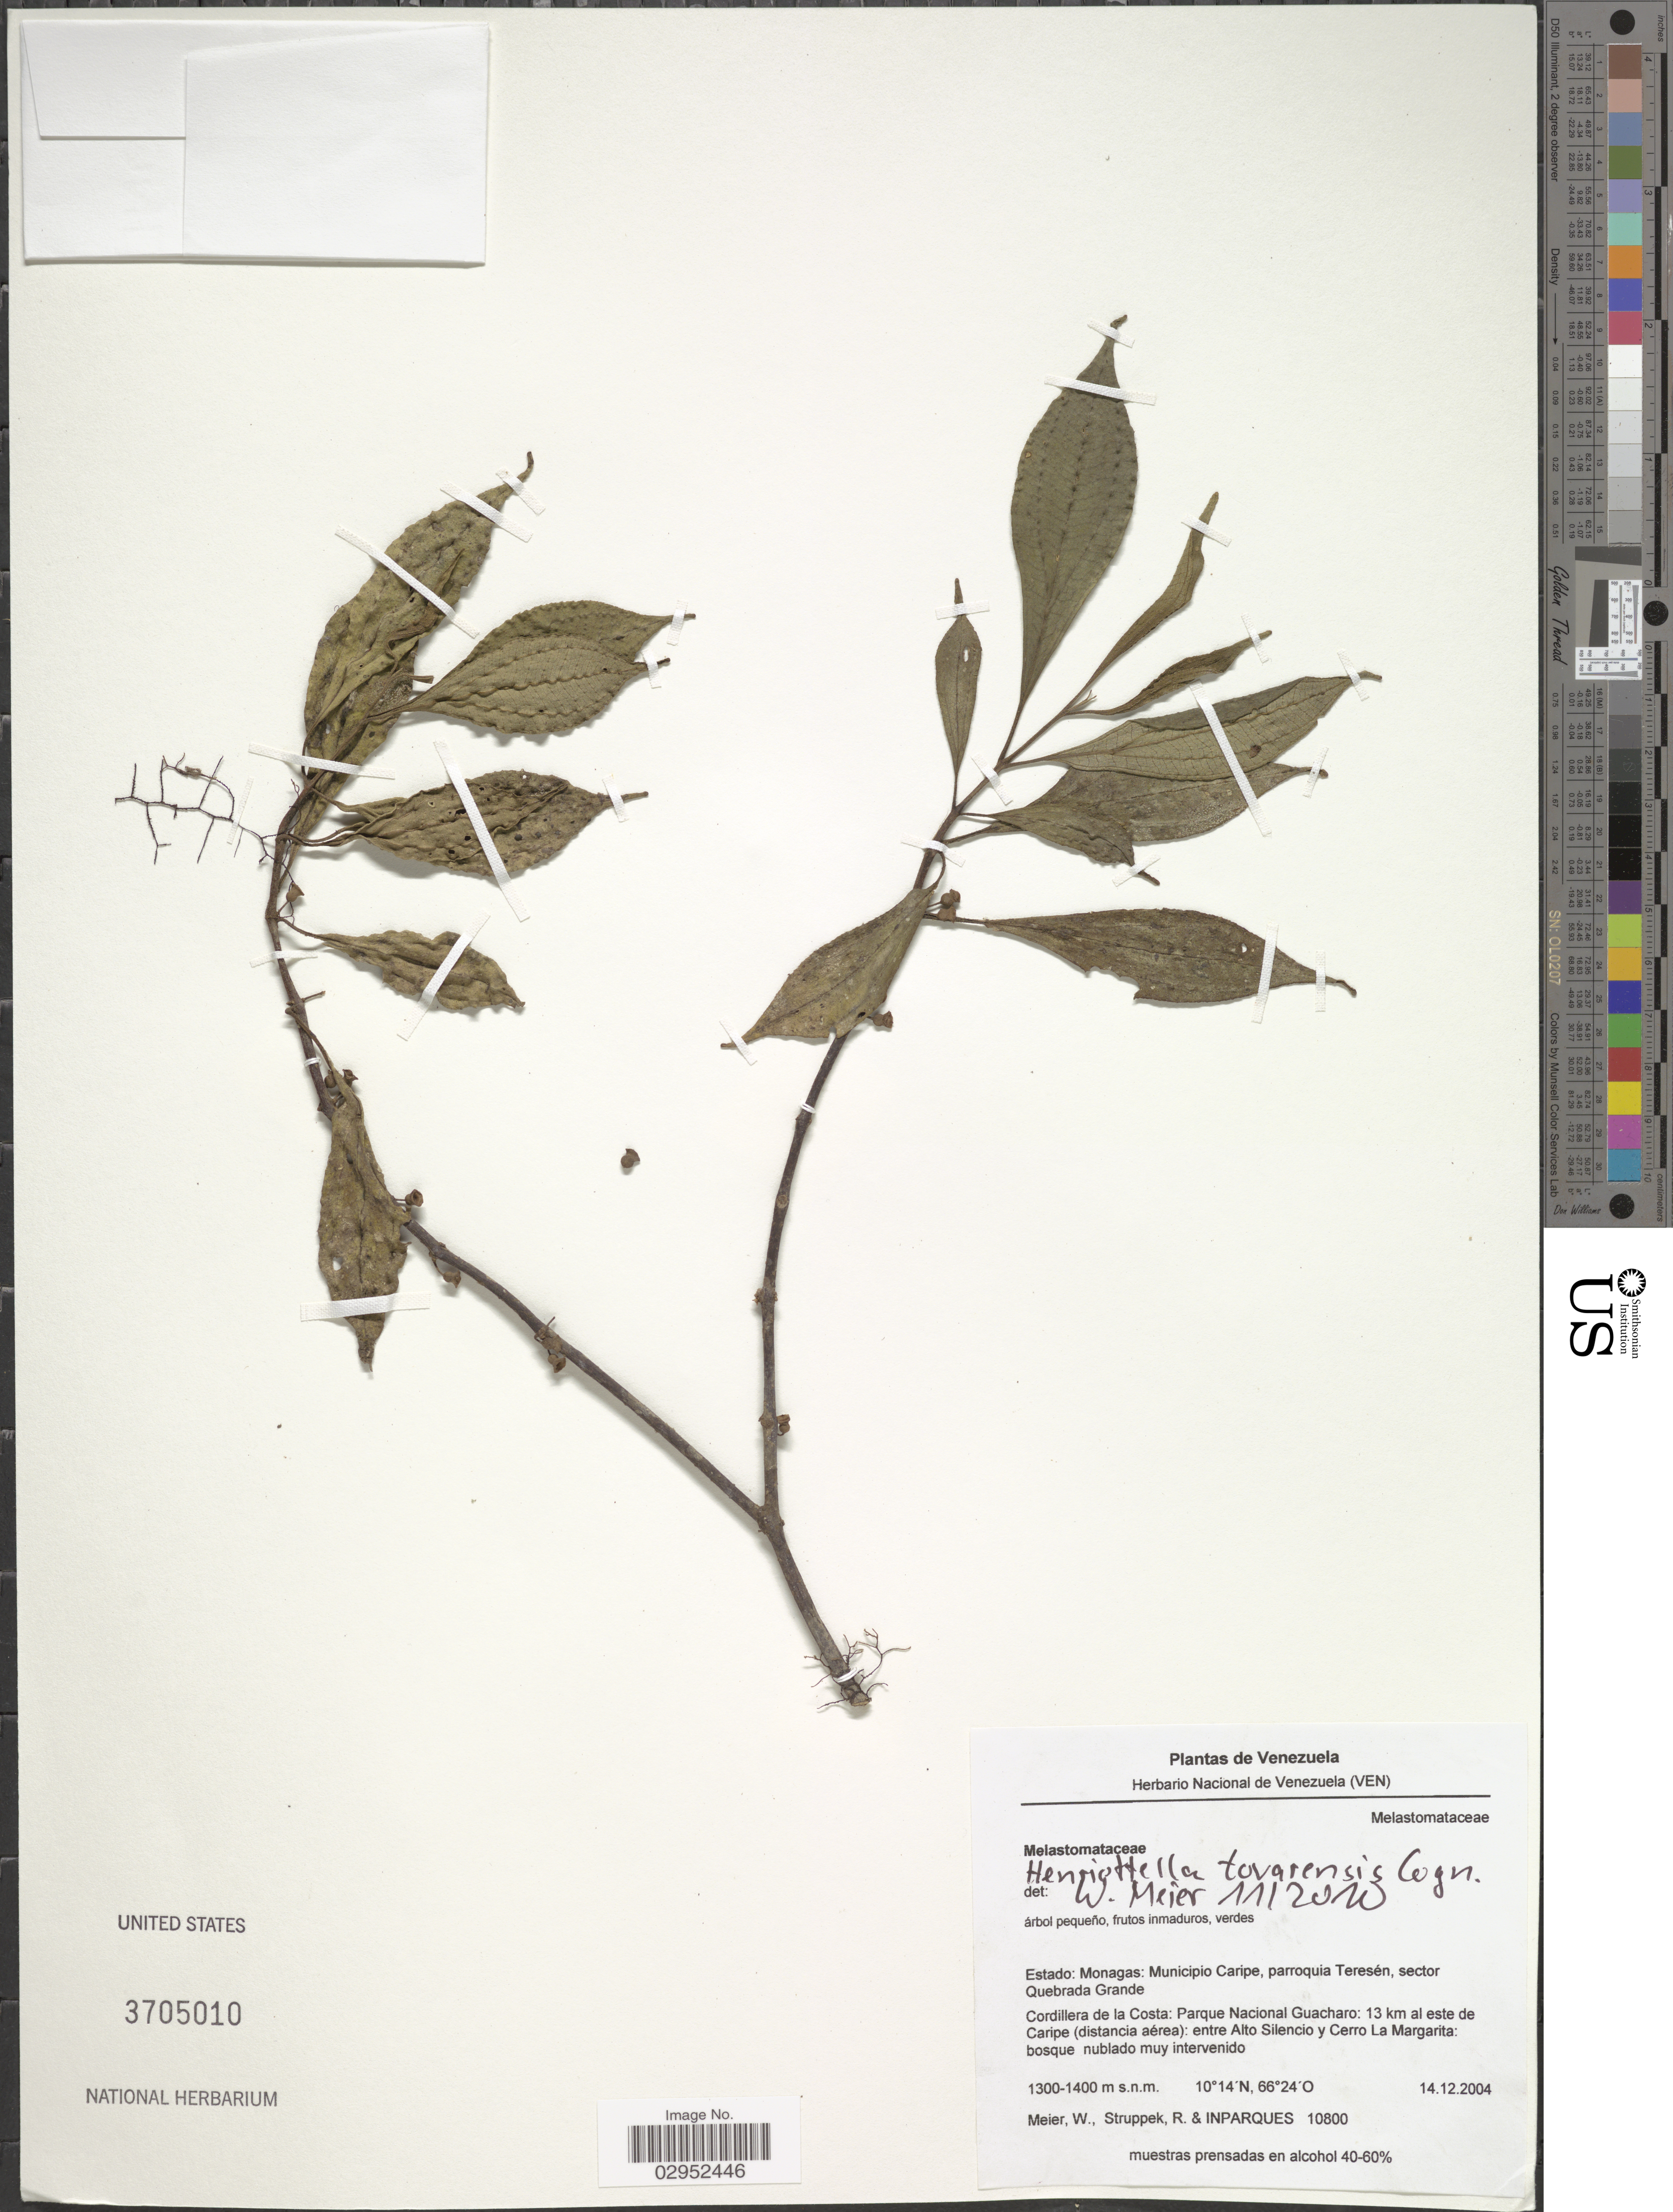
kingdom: Plantae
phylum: Tracheophyta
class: Magnoliopsida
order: Myrtales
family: Melastomataceae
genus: Henriettea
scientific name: Henriettea tovarensis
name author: (Cogn.) Penneys et al.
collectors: W. Meier, R. Struppek & Inparques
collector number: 10800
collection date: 2004-12-14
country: Venezuela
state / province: Monagas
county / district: Caripe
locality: Muniicipio Caripe, parroquia Teresén, sector Quebrada Grande. Cordillera de la Costa: Parque Nacional Guacharo: 13 km al este de Caripe (distancia aérea): entre Alto Silencio y Cerro La Margarita.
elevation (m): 1300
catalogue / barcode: US 3705010